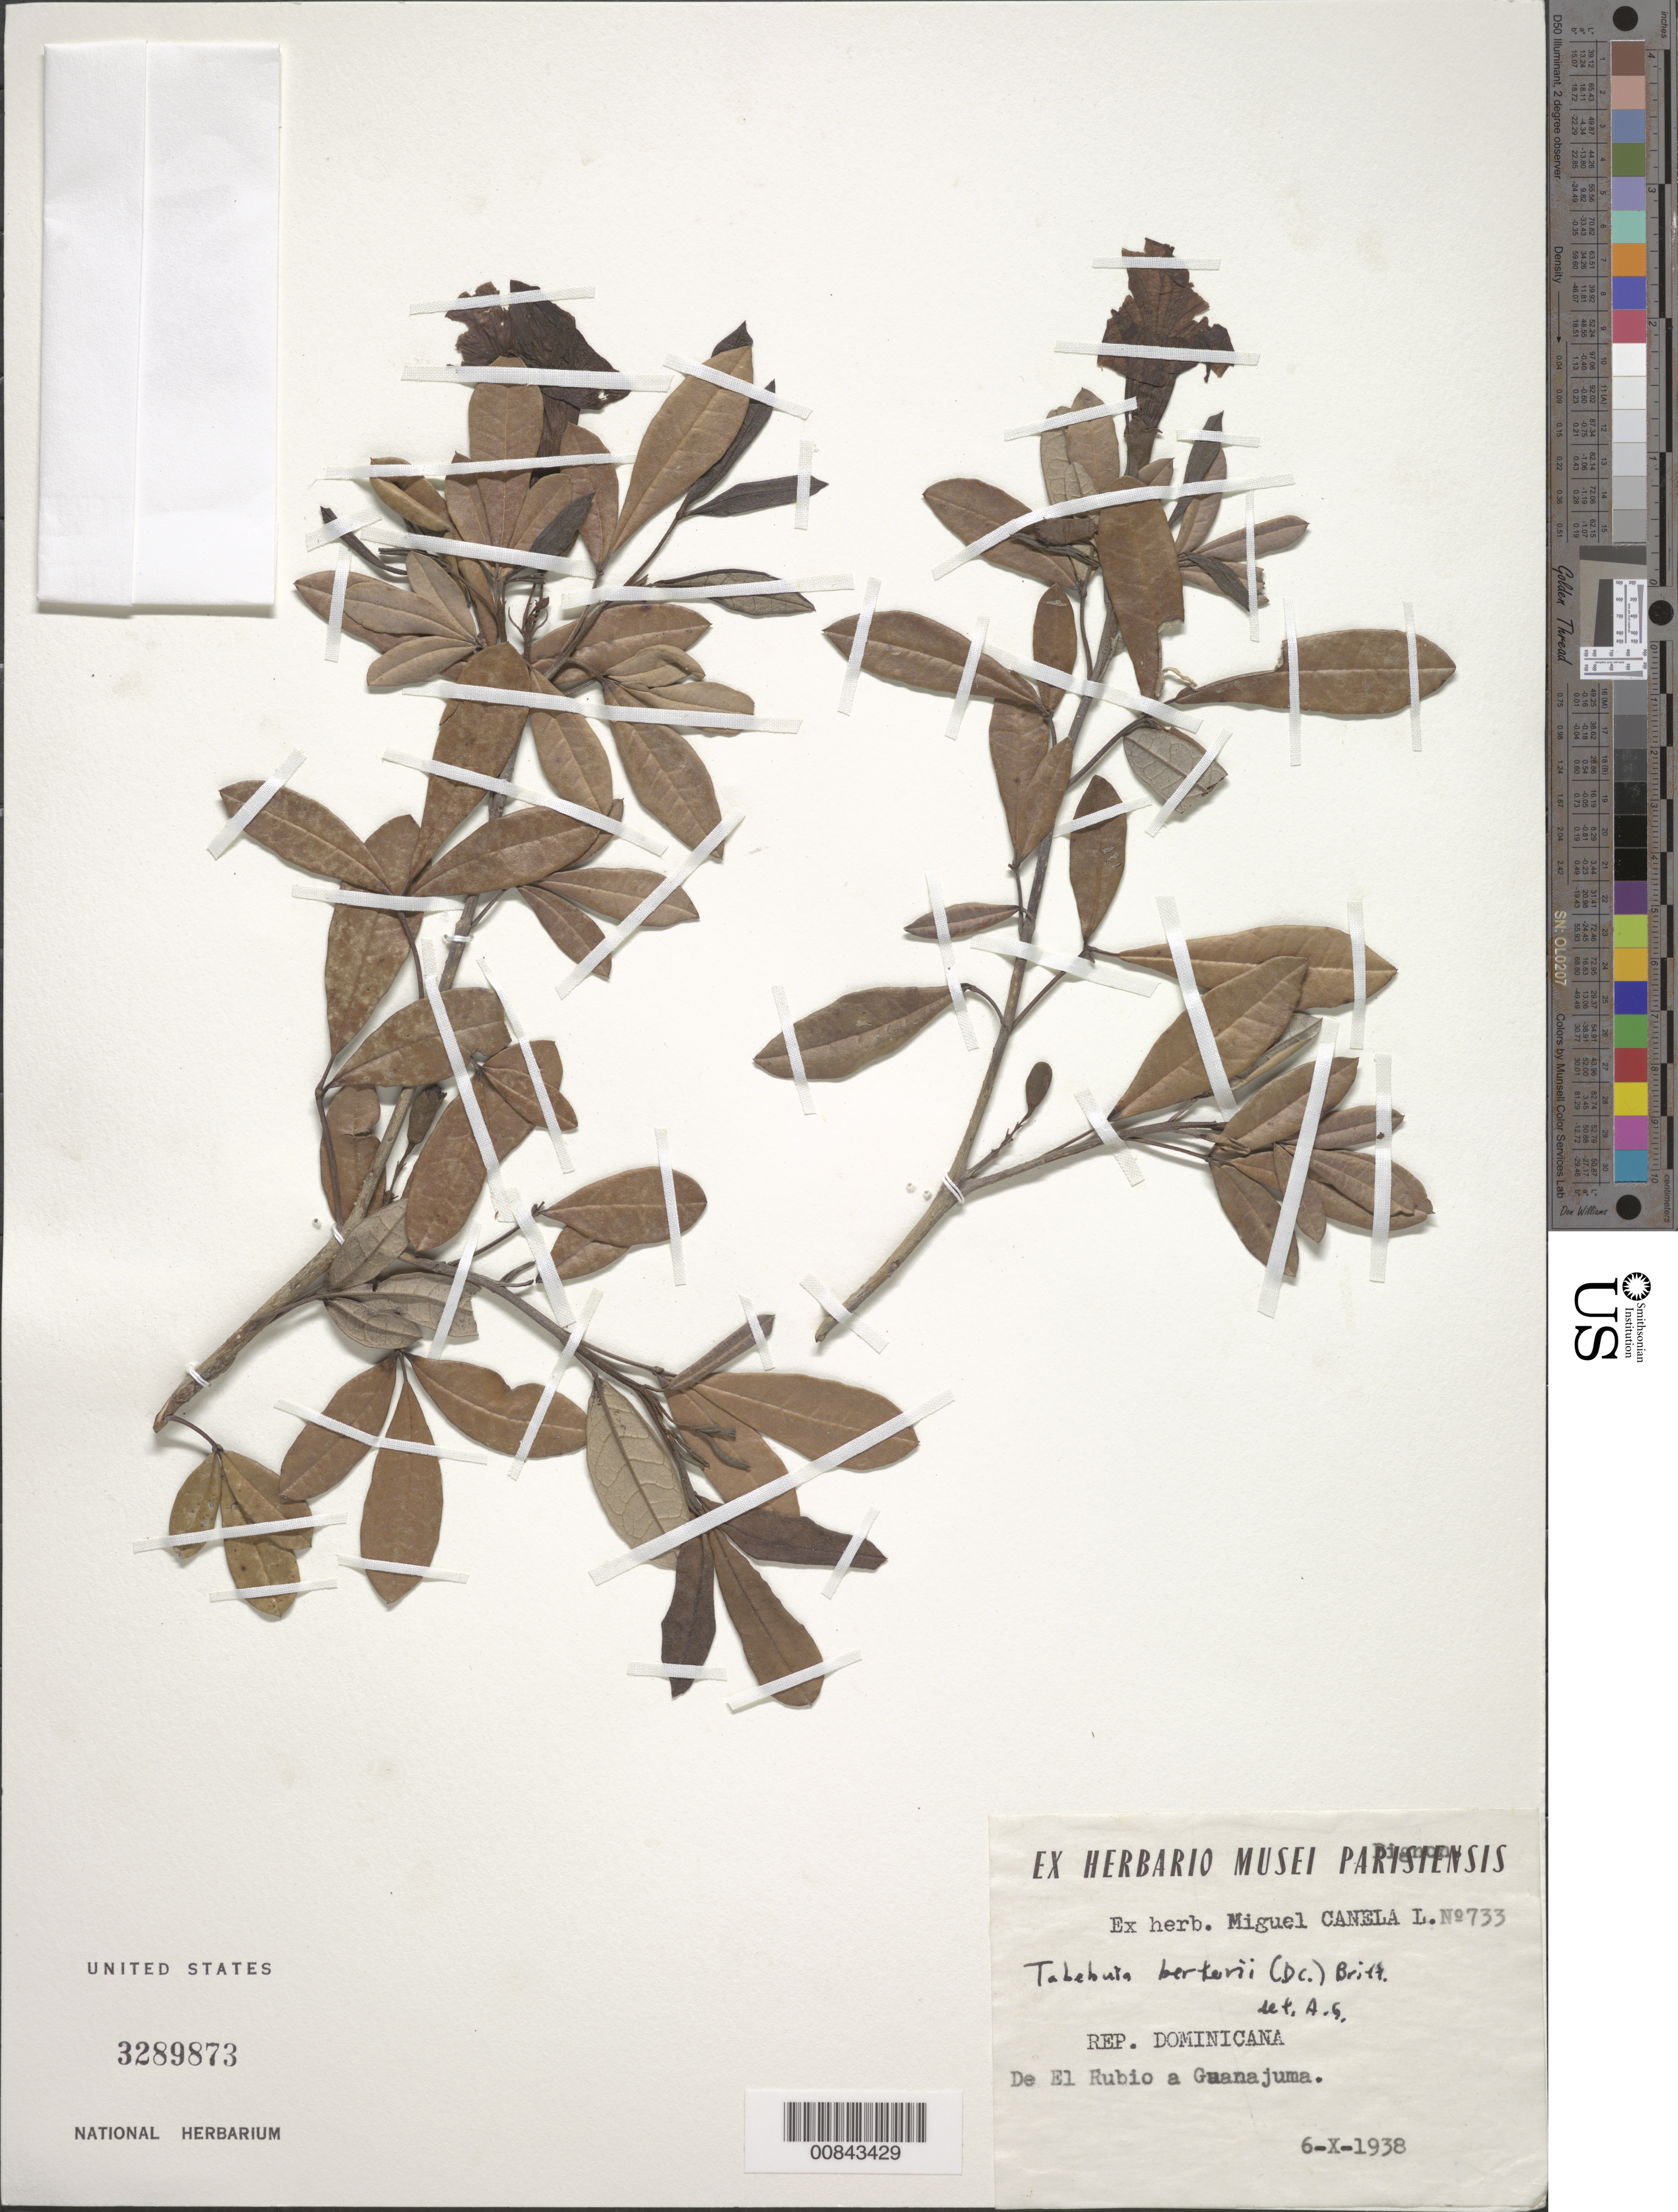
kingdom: Plantae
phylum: Tracheophyta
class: Magnoliopsida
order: Lamiales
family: Bignoniaceae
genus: Tabebuia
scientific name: Tabebuia berteroi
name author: (DC.) Britton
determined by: Gentry, A. H.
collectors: M. Canela Lazaro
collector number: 733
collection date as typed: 06 Oct 1938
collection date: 1938-10-06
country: Dominican Republic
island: Hispaniola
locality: De El Rubio a Guanajuma.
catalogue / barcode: US 3289873